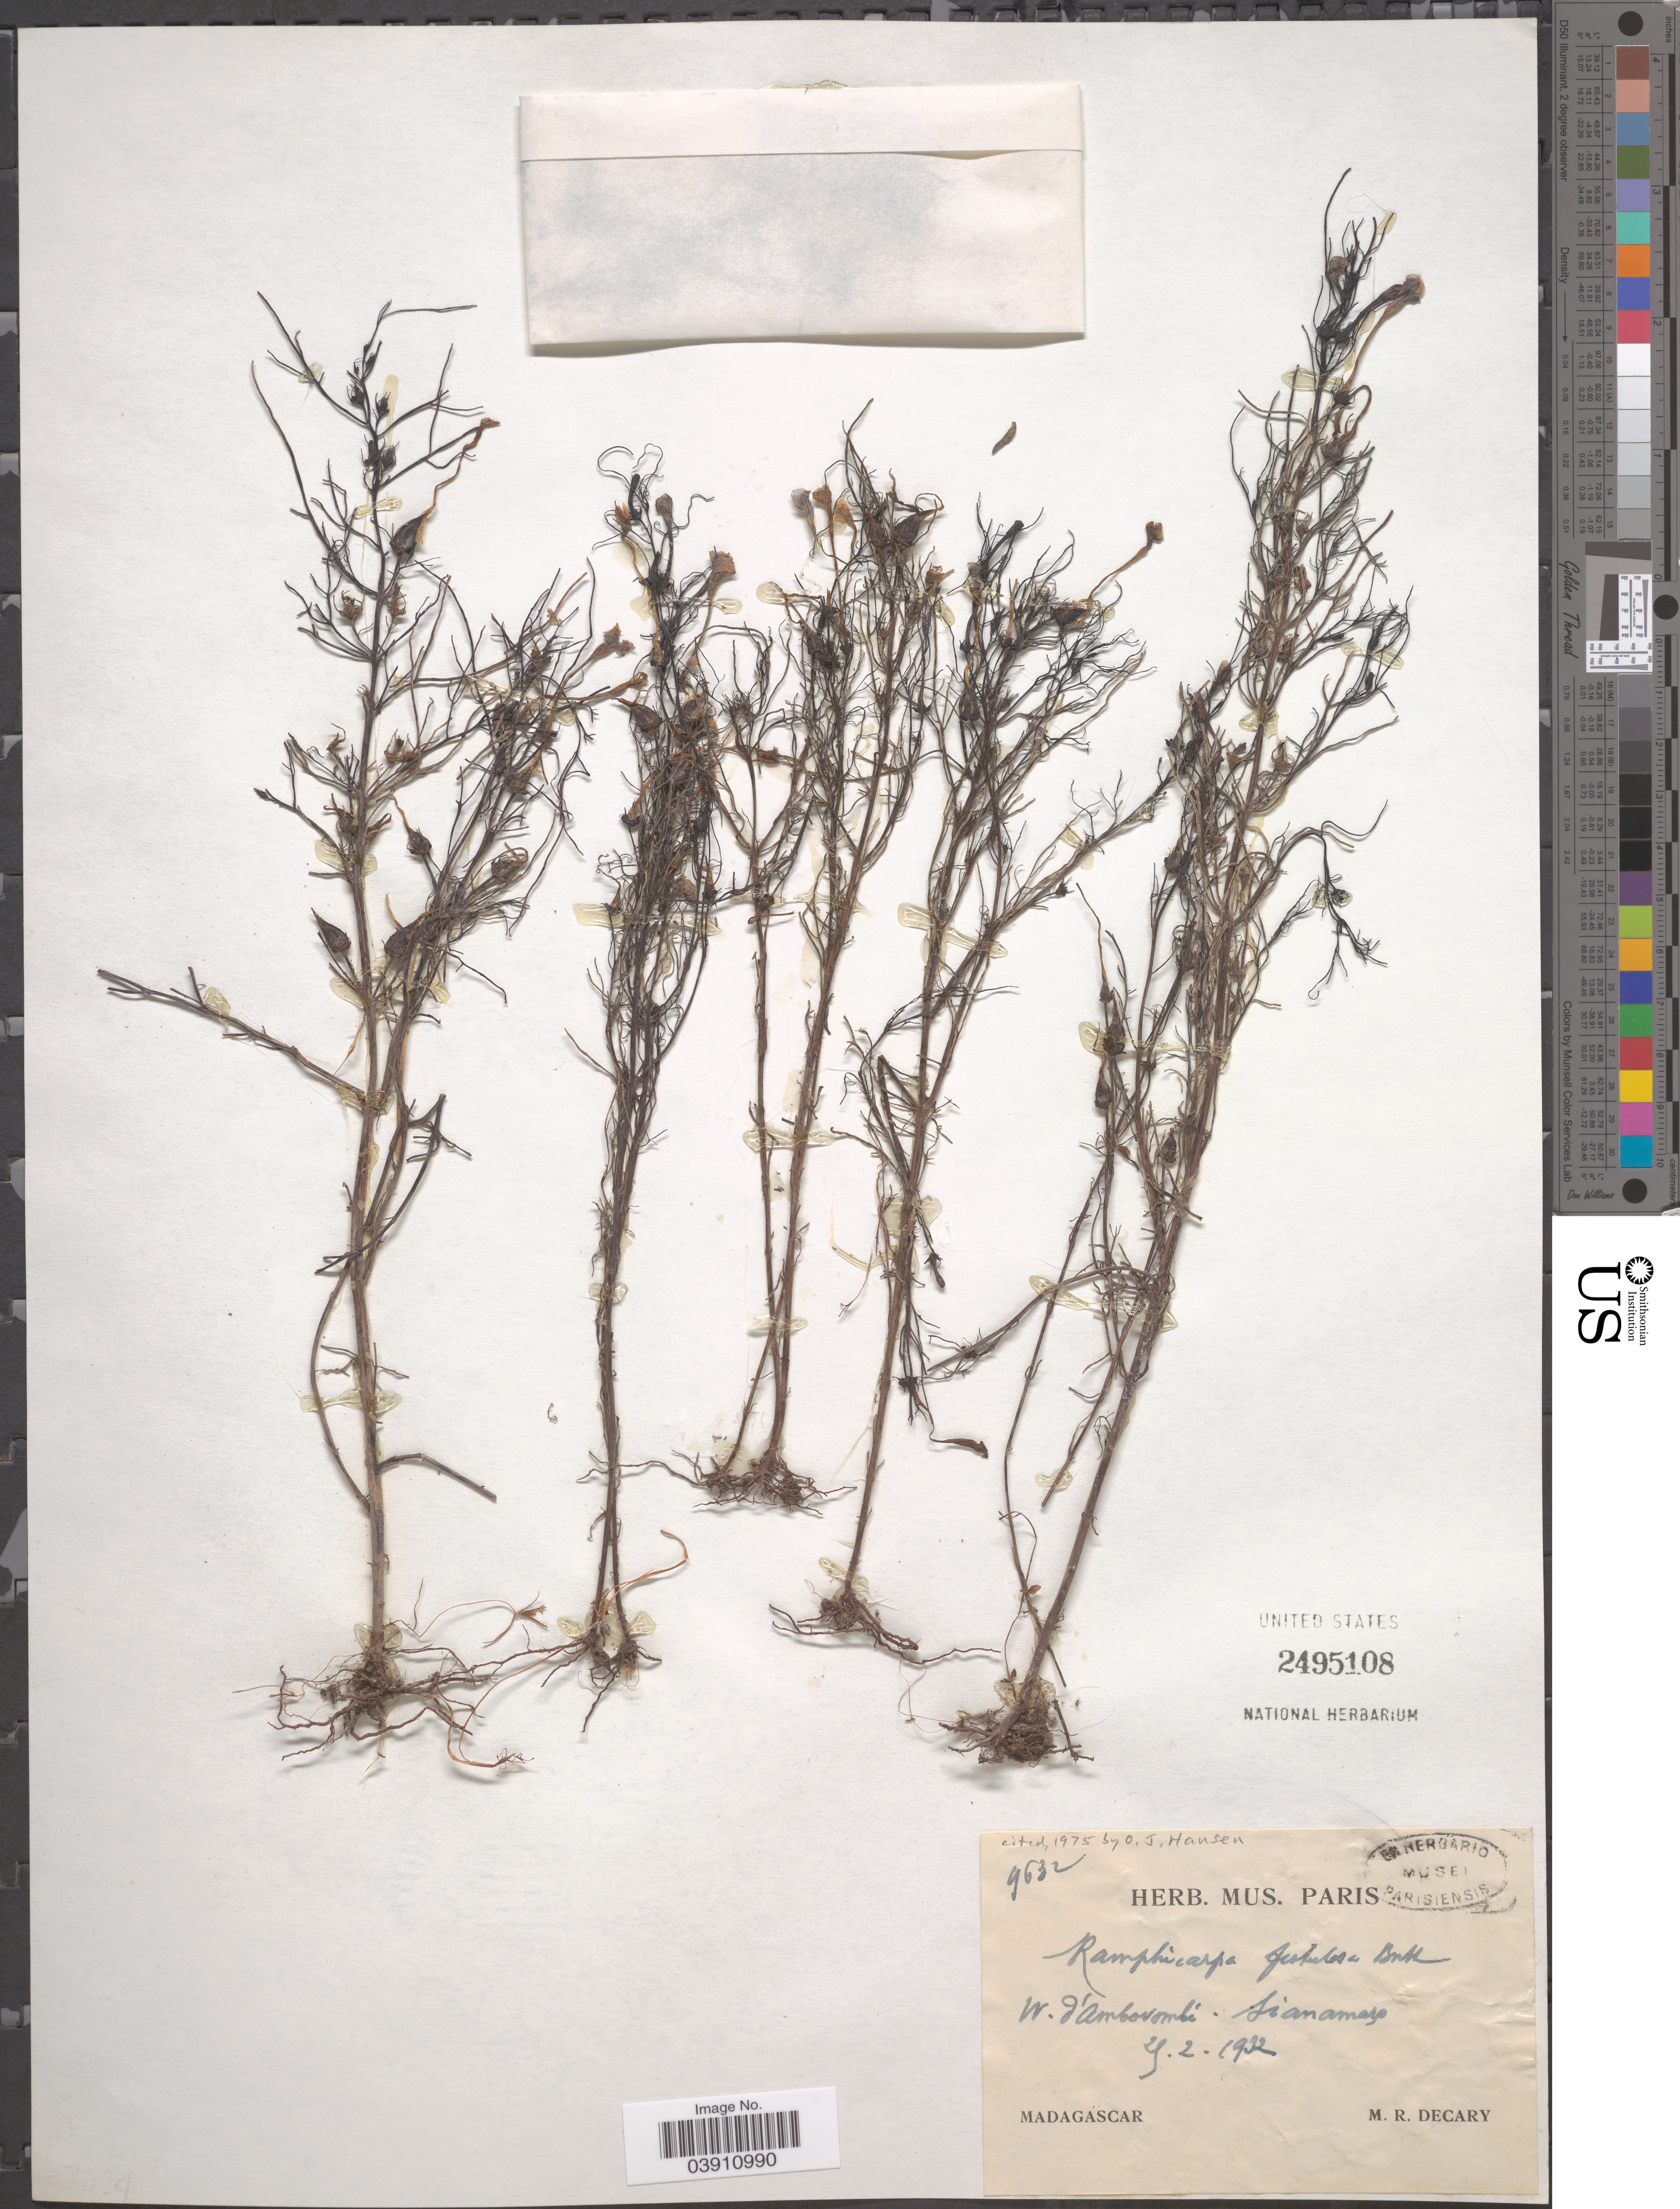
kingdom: Plantae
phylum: Tracheophyta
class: Magnoliopsida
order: Lamiales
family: Orobanchaceae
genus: Rhamphicarpa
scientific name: Rhamphicarpa fistulosa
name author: (Hochst.) Benth.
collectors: R. Decary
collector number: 9632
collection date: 1932-02-25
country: Madagascar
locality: W. d'Ambovombe. Sianamavo.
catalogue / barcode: US 2495108